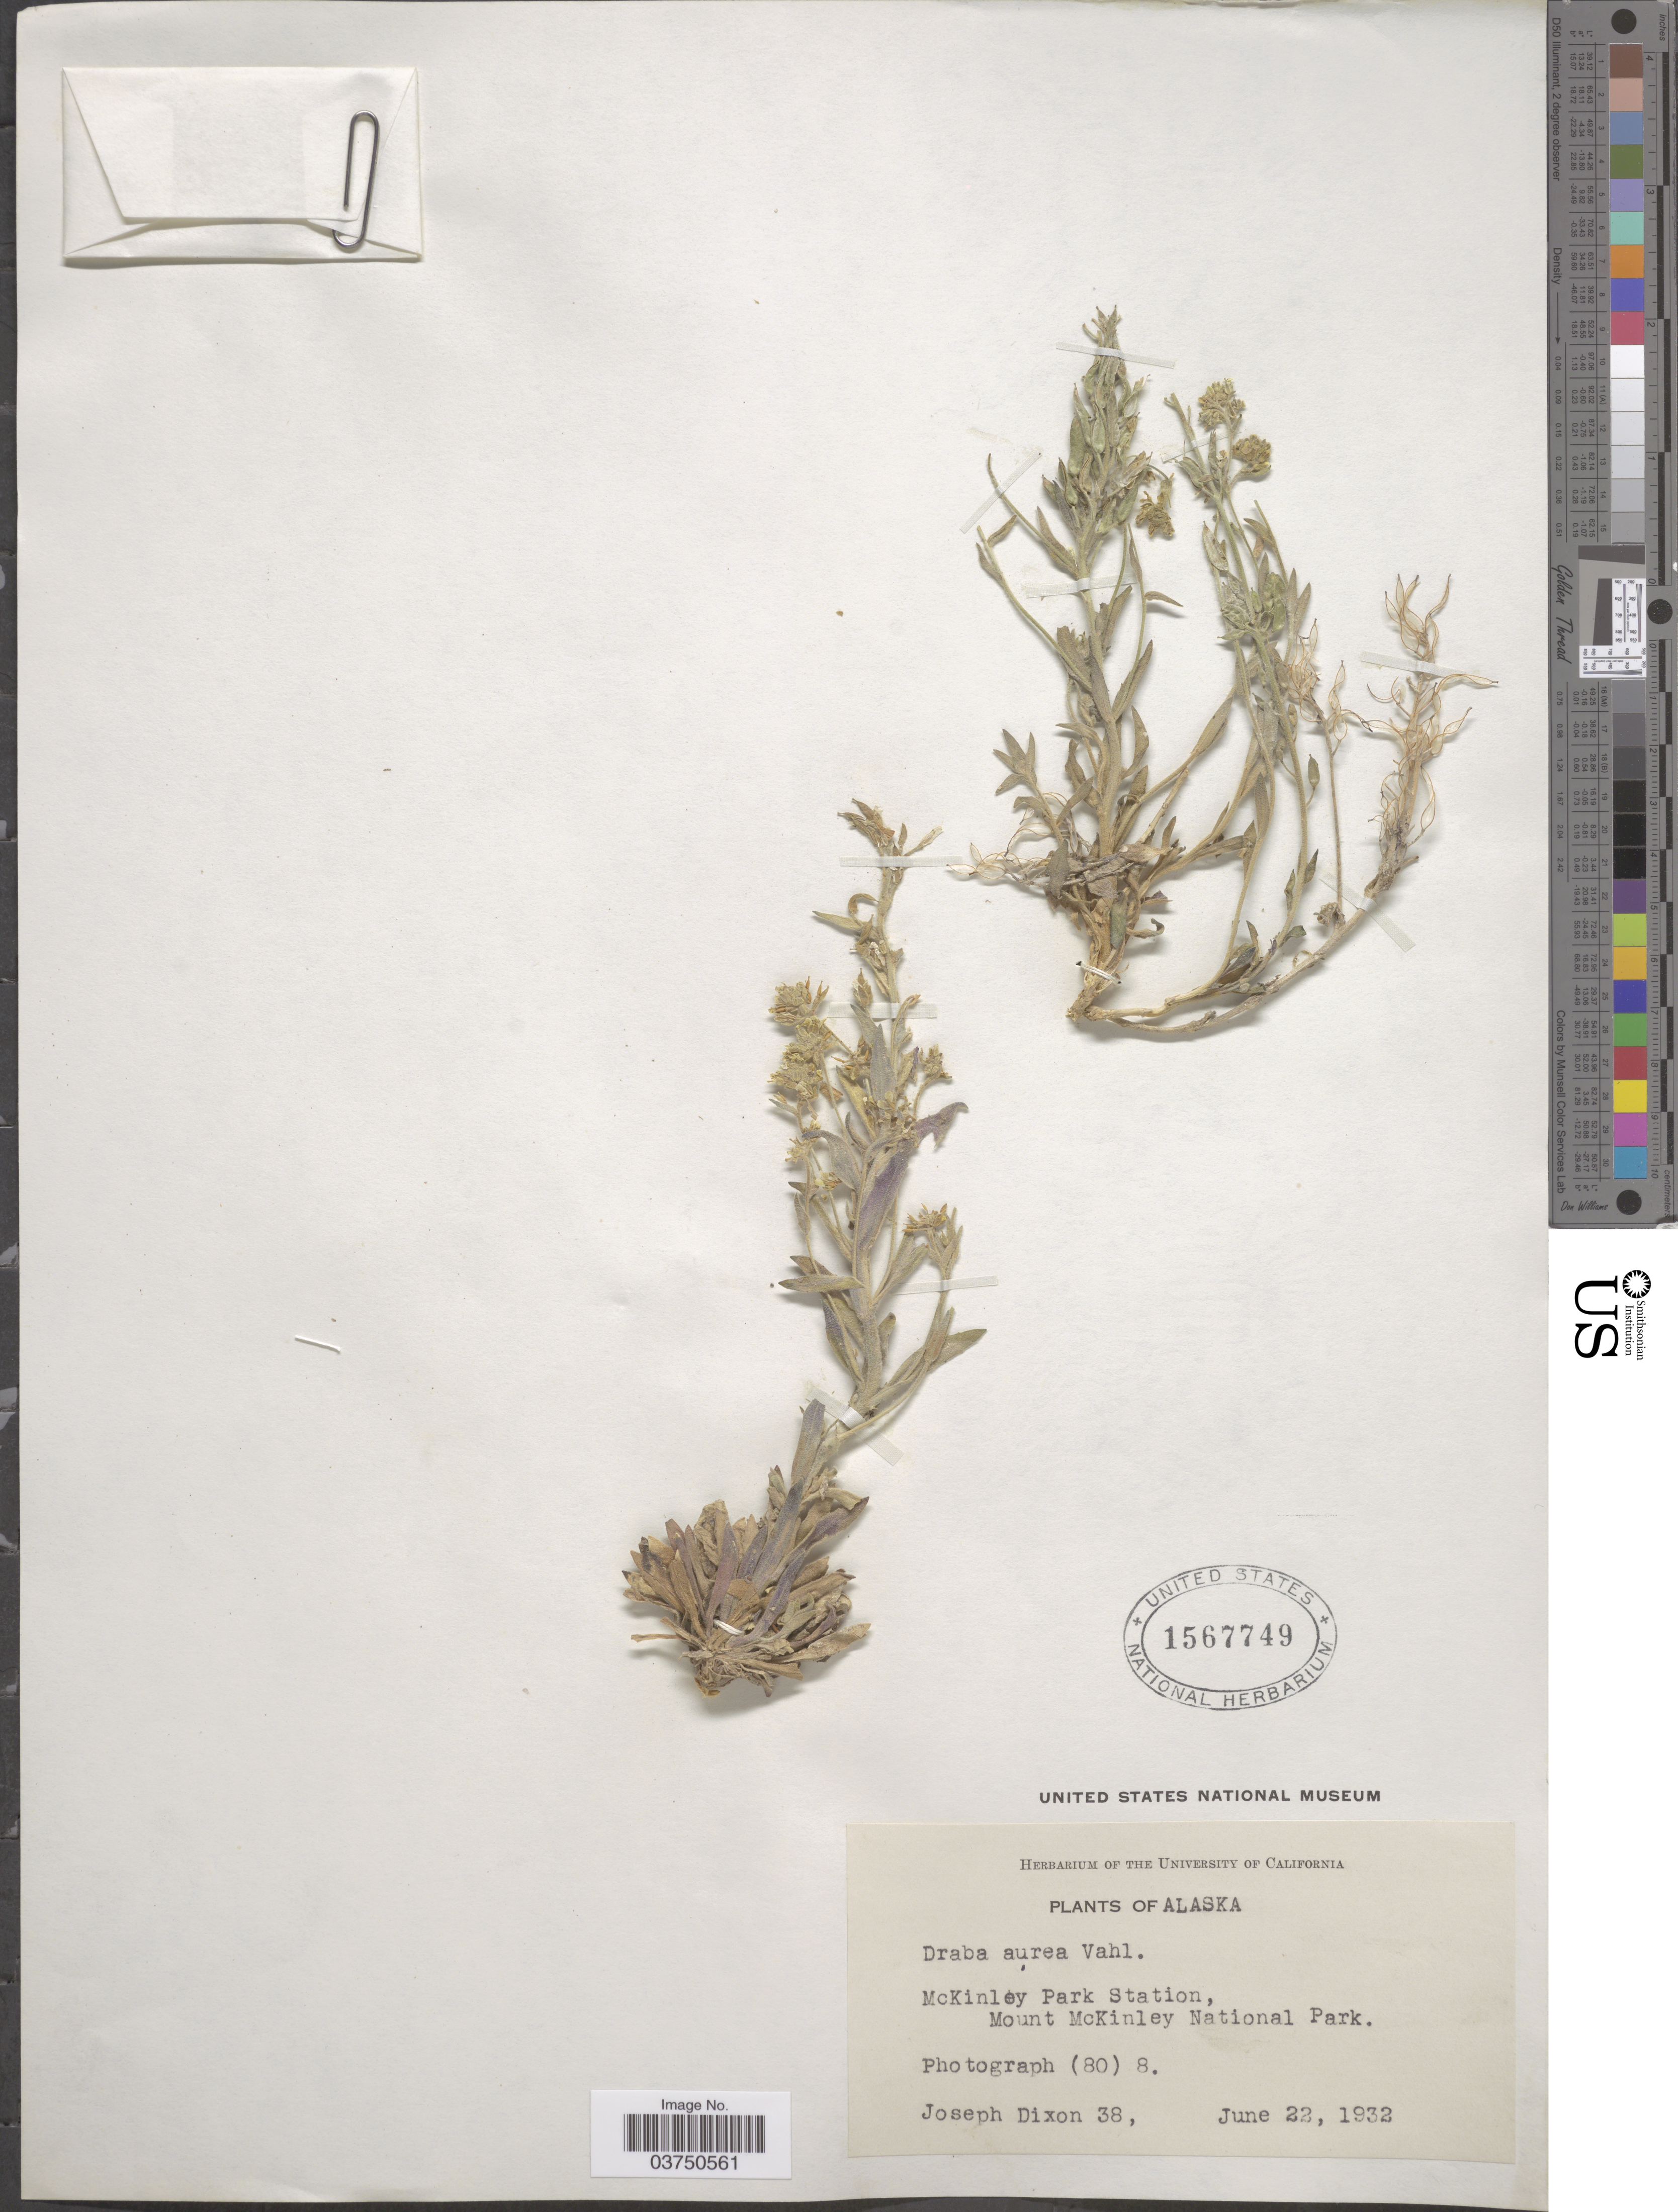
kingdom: Plantae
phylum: Tracheophyta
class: Magnoliopsida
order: Brassicales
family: Brassicaceae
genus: Draba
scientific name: Draba aurea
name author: Vahl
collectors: J. Dixon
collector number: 38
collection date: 1932-06-22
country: United States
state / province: Alaska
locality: McKinley Park Station, Mount McKinley National Park.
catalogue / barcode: US 1567749